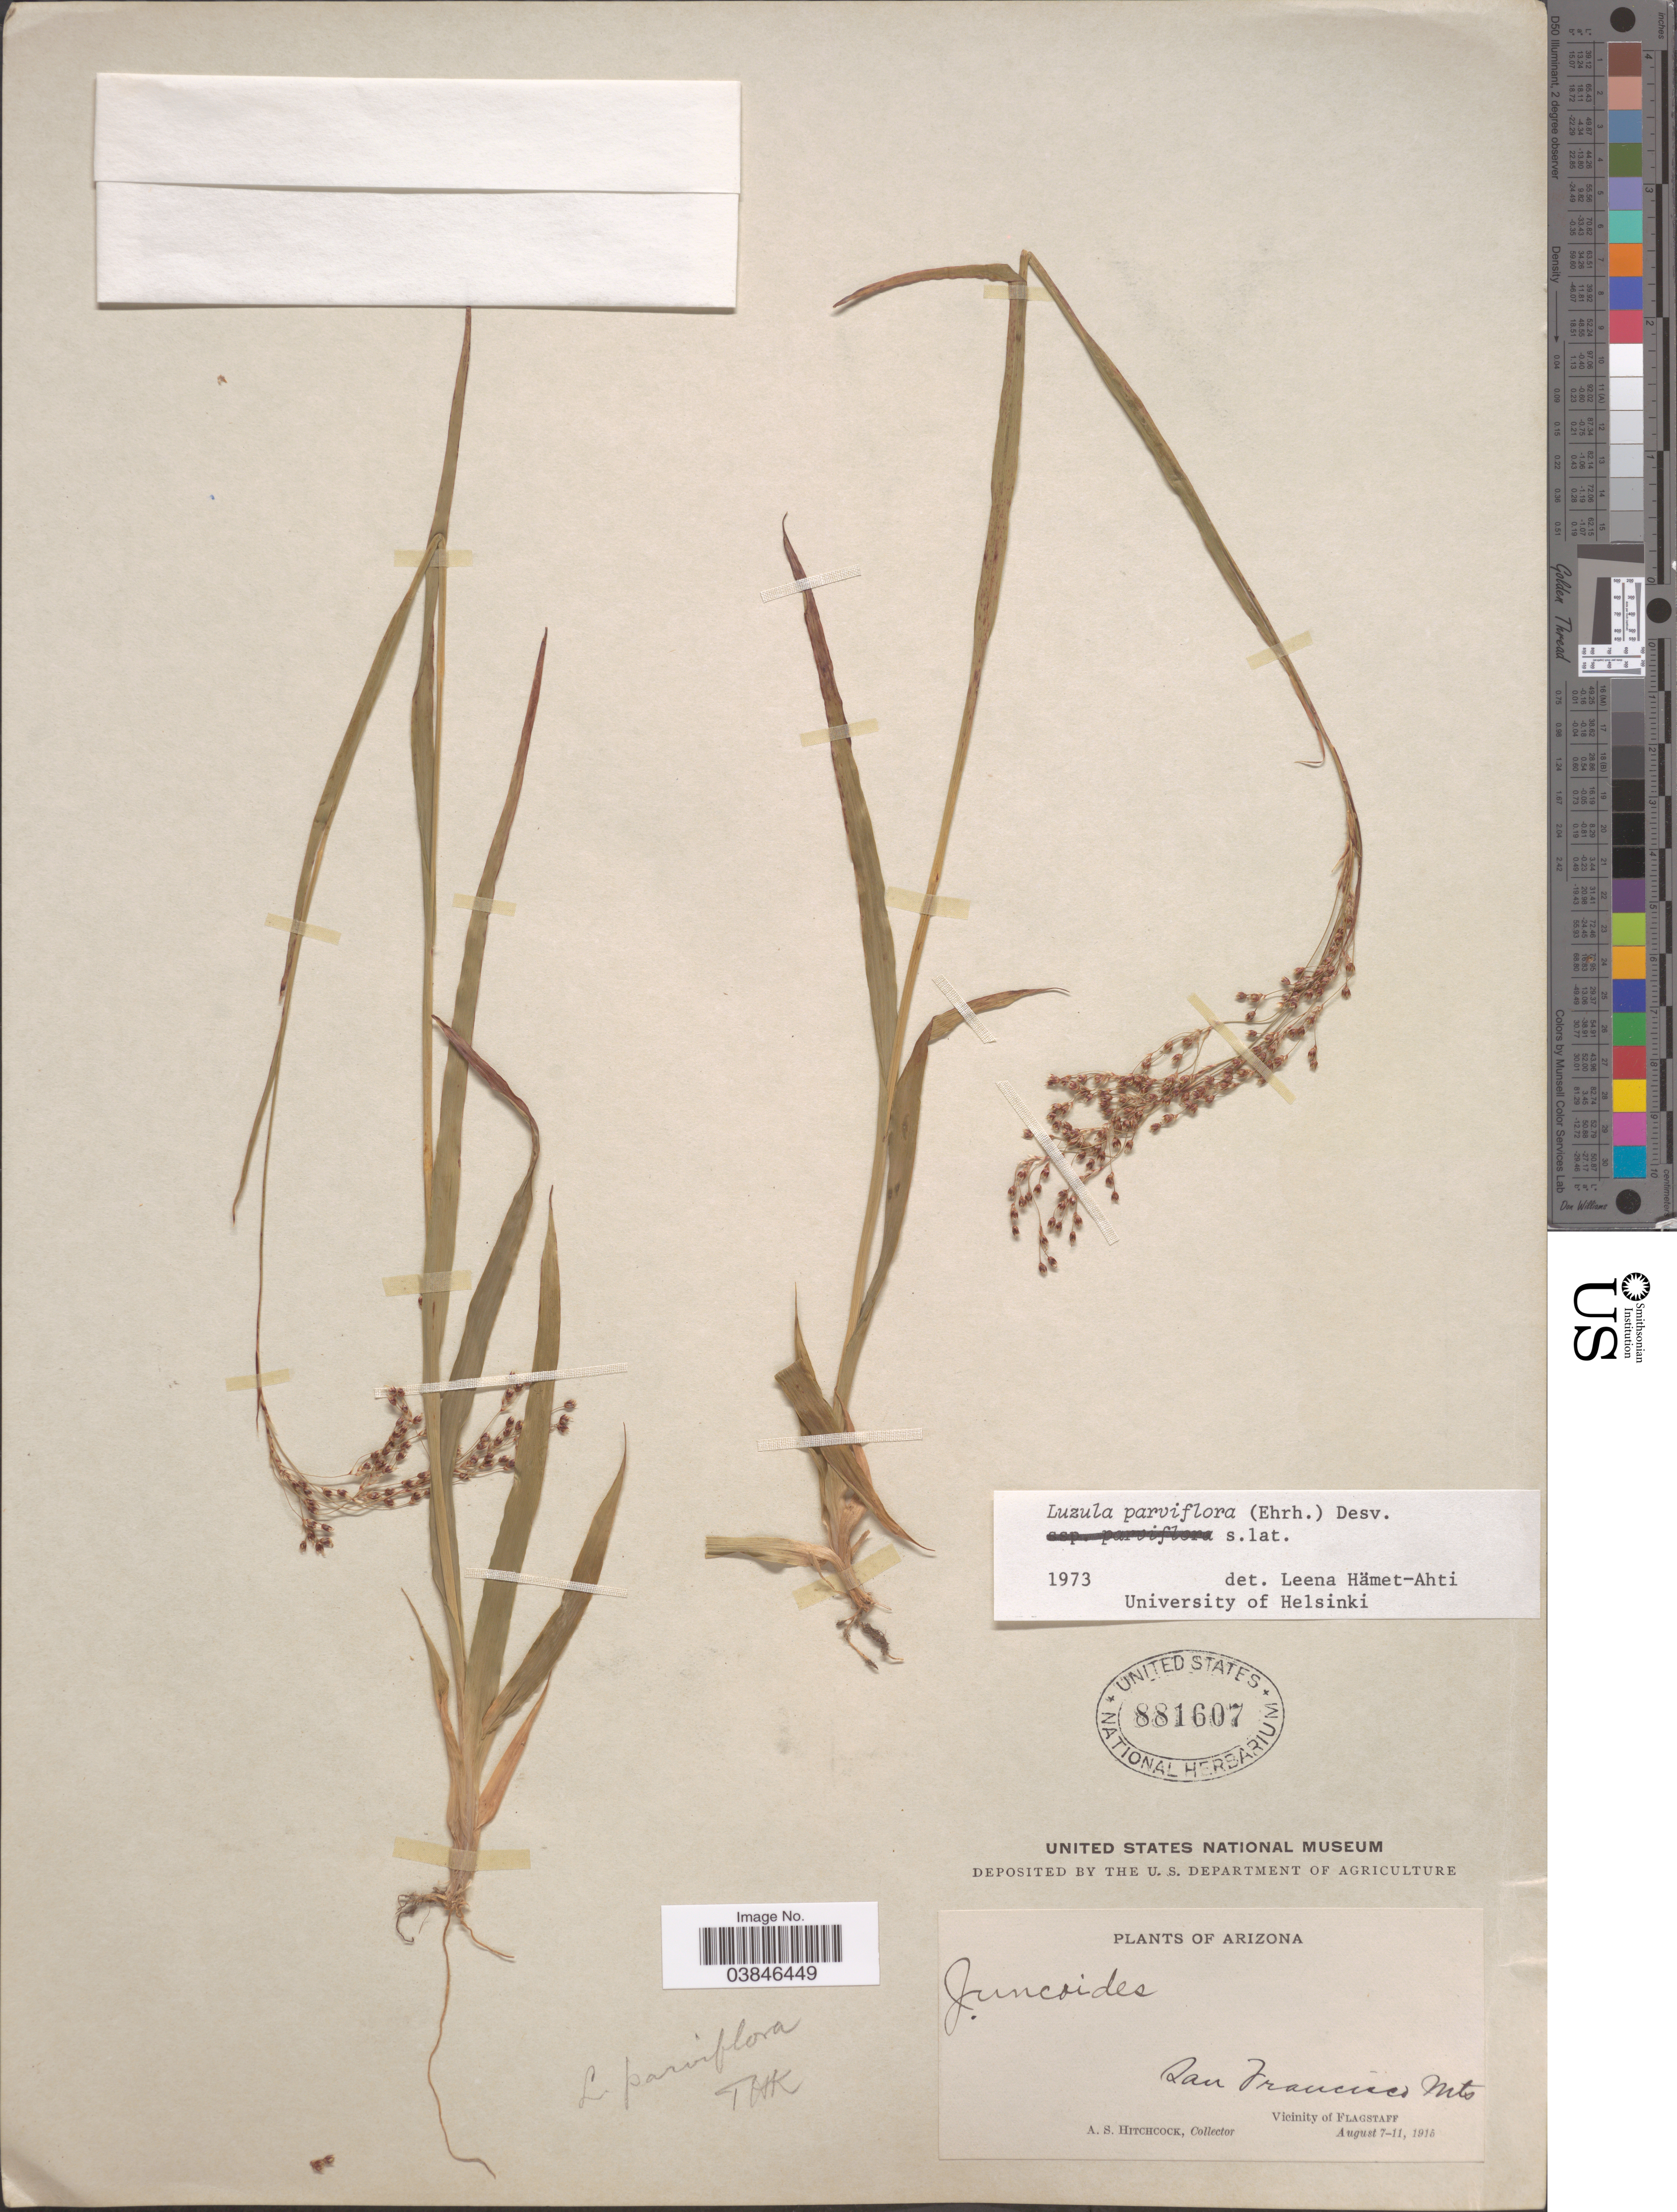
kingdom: Plantae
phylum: Tracheophyta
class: Liliopsida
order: Poales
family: Juncaceae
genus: Luzula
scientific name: Luzula parviflora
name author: (Ehrh.) Desv.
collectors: A. S. Hitchcock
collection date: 1915-08-07/1915-08-11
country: United States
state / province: Arizona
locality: San Francisco Mts. Vicinity of Flagstaff.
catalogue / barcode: US 881607